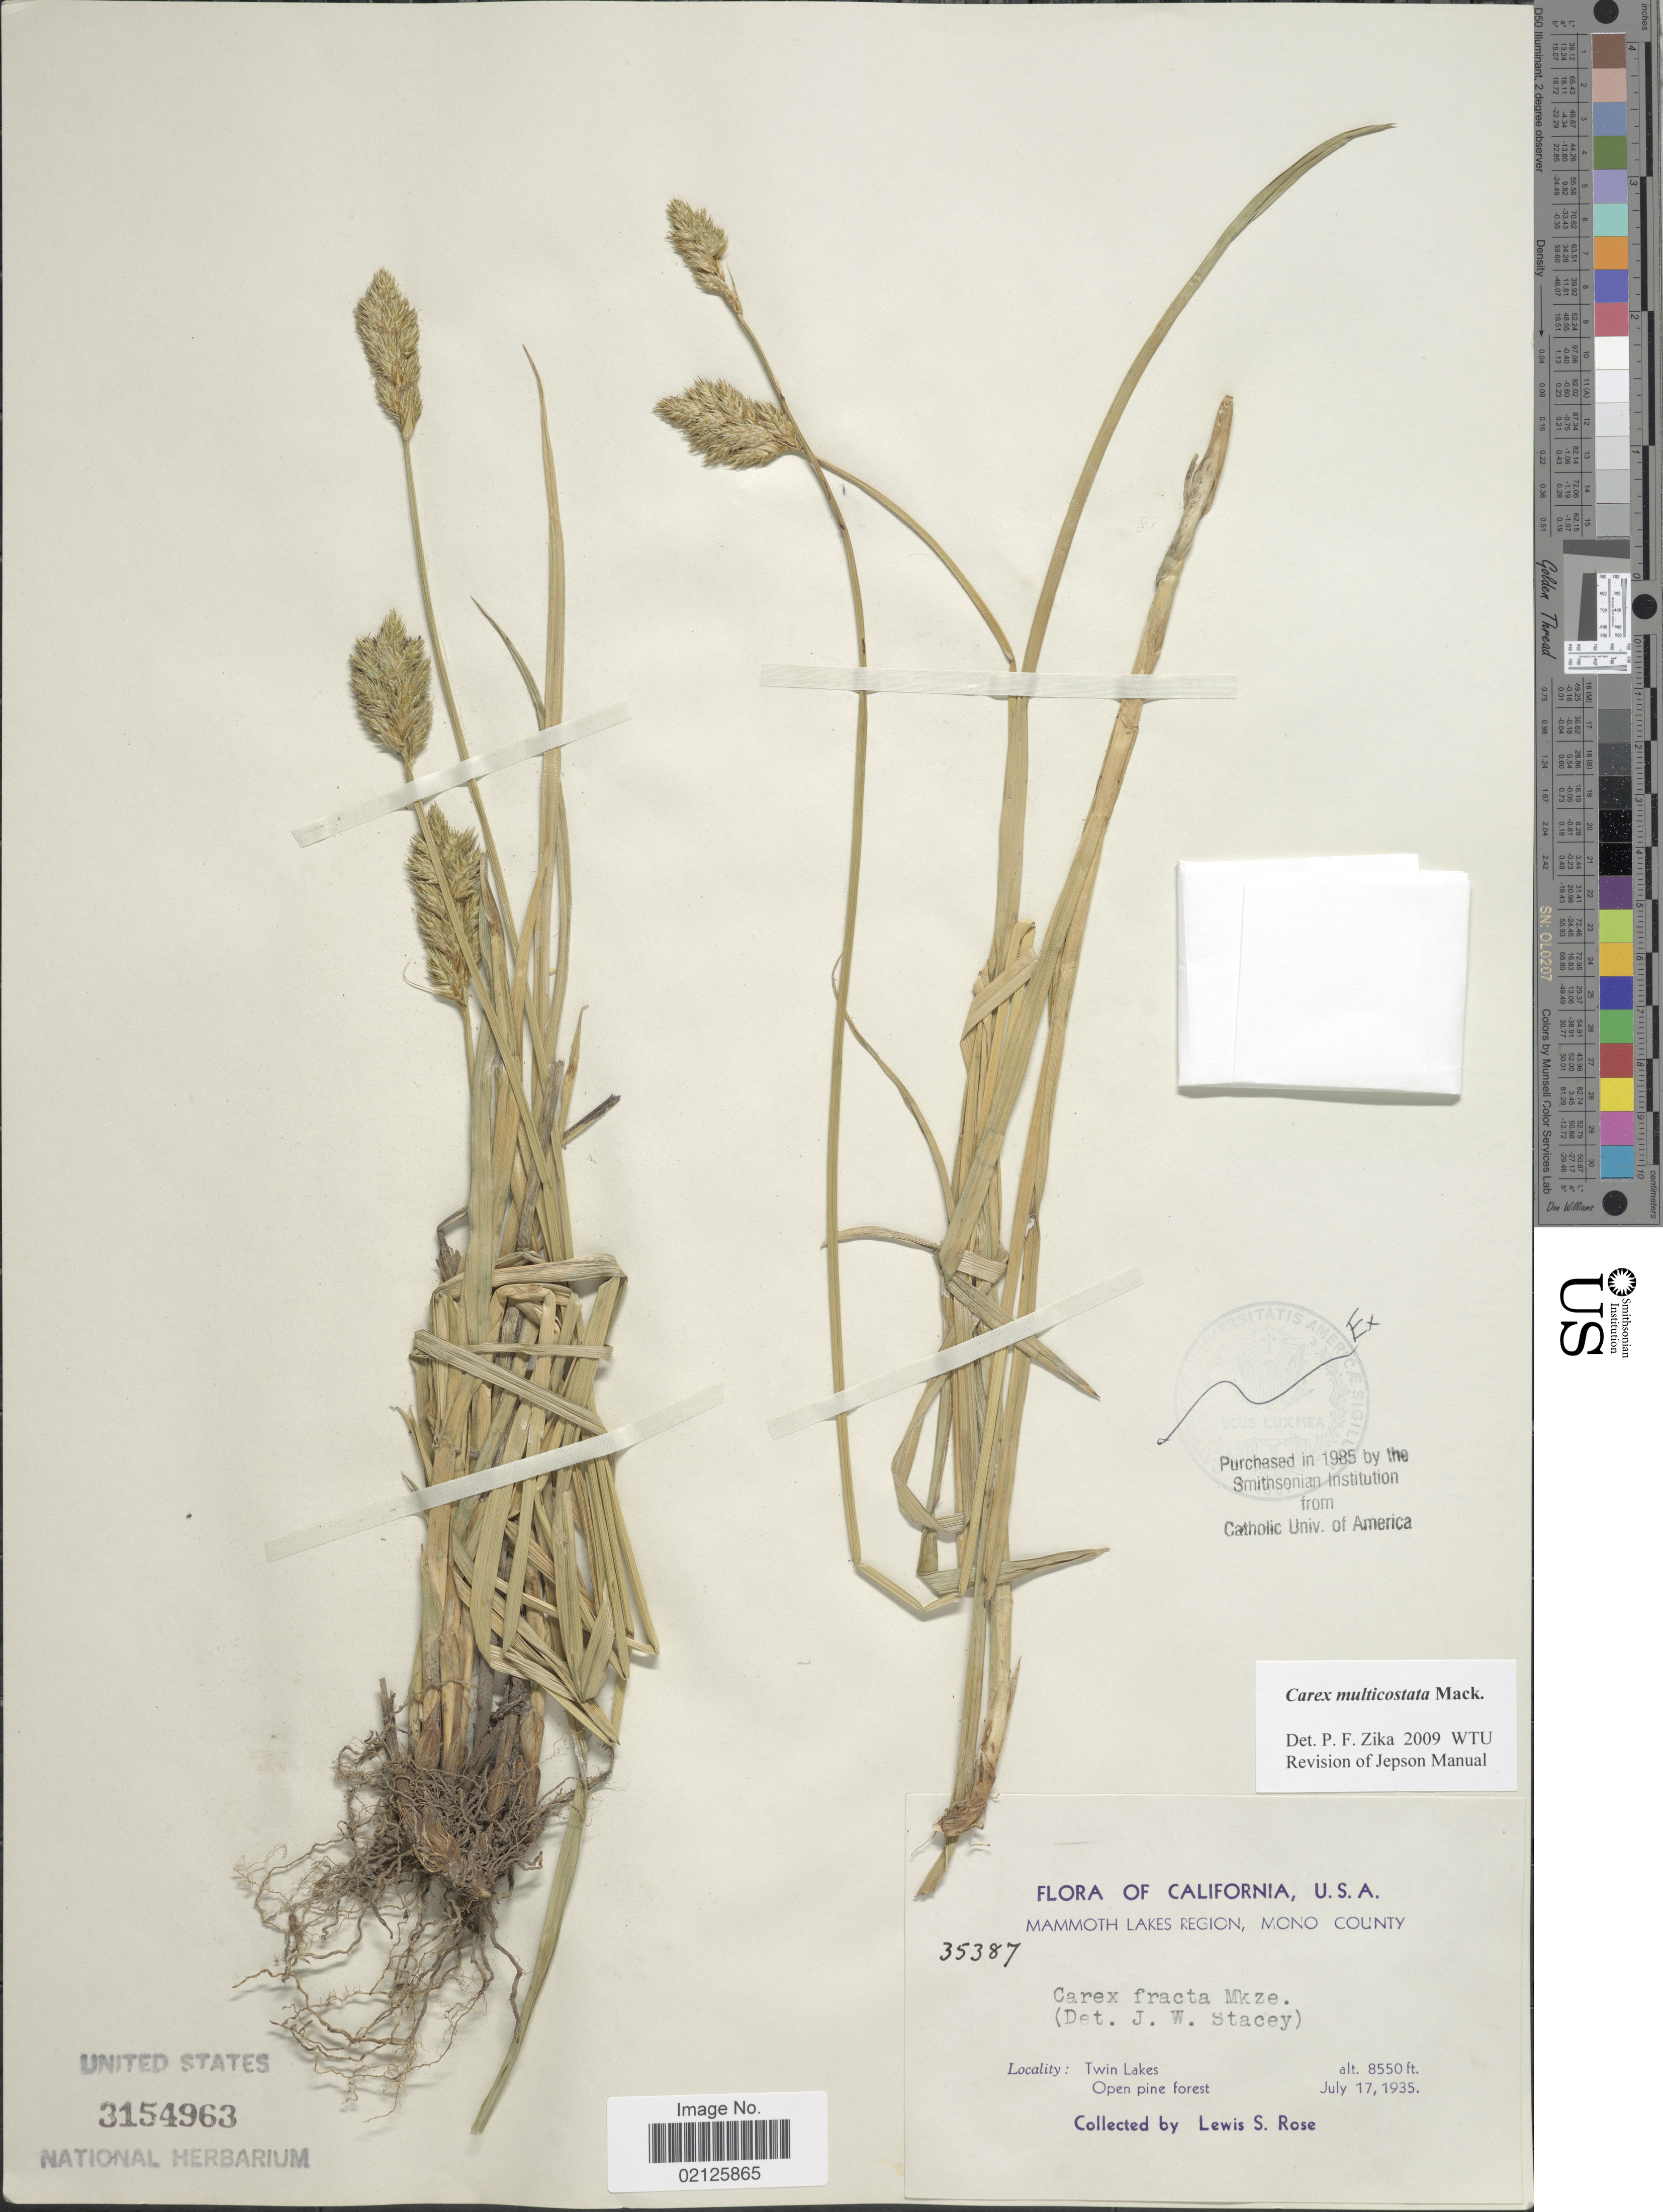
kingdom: Plantae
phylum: Tracheophyta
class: Liliopsida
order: Poales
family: Cyperaceae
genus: Carex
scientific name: Carex multicostata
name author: Mack.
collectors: L. S. Rose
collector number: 35387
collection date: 1935-07-17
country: United States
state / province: California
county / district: Mono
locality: Mammoth Lakes Region, Mono County, Twin Lakes, Open pine forest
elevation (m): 2606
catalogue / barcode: US 3154963